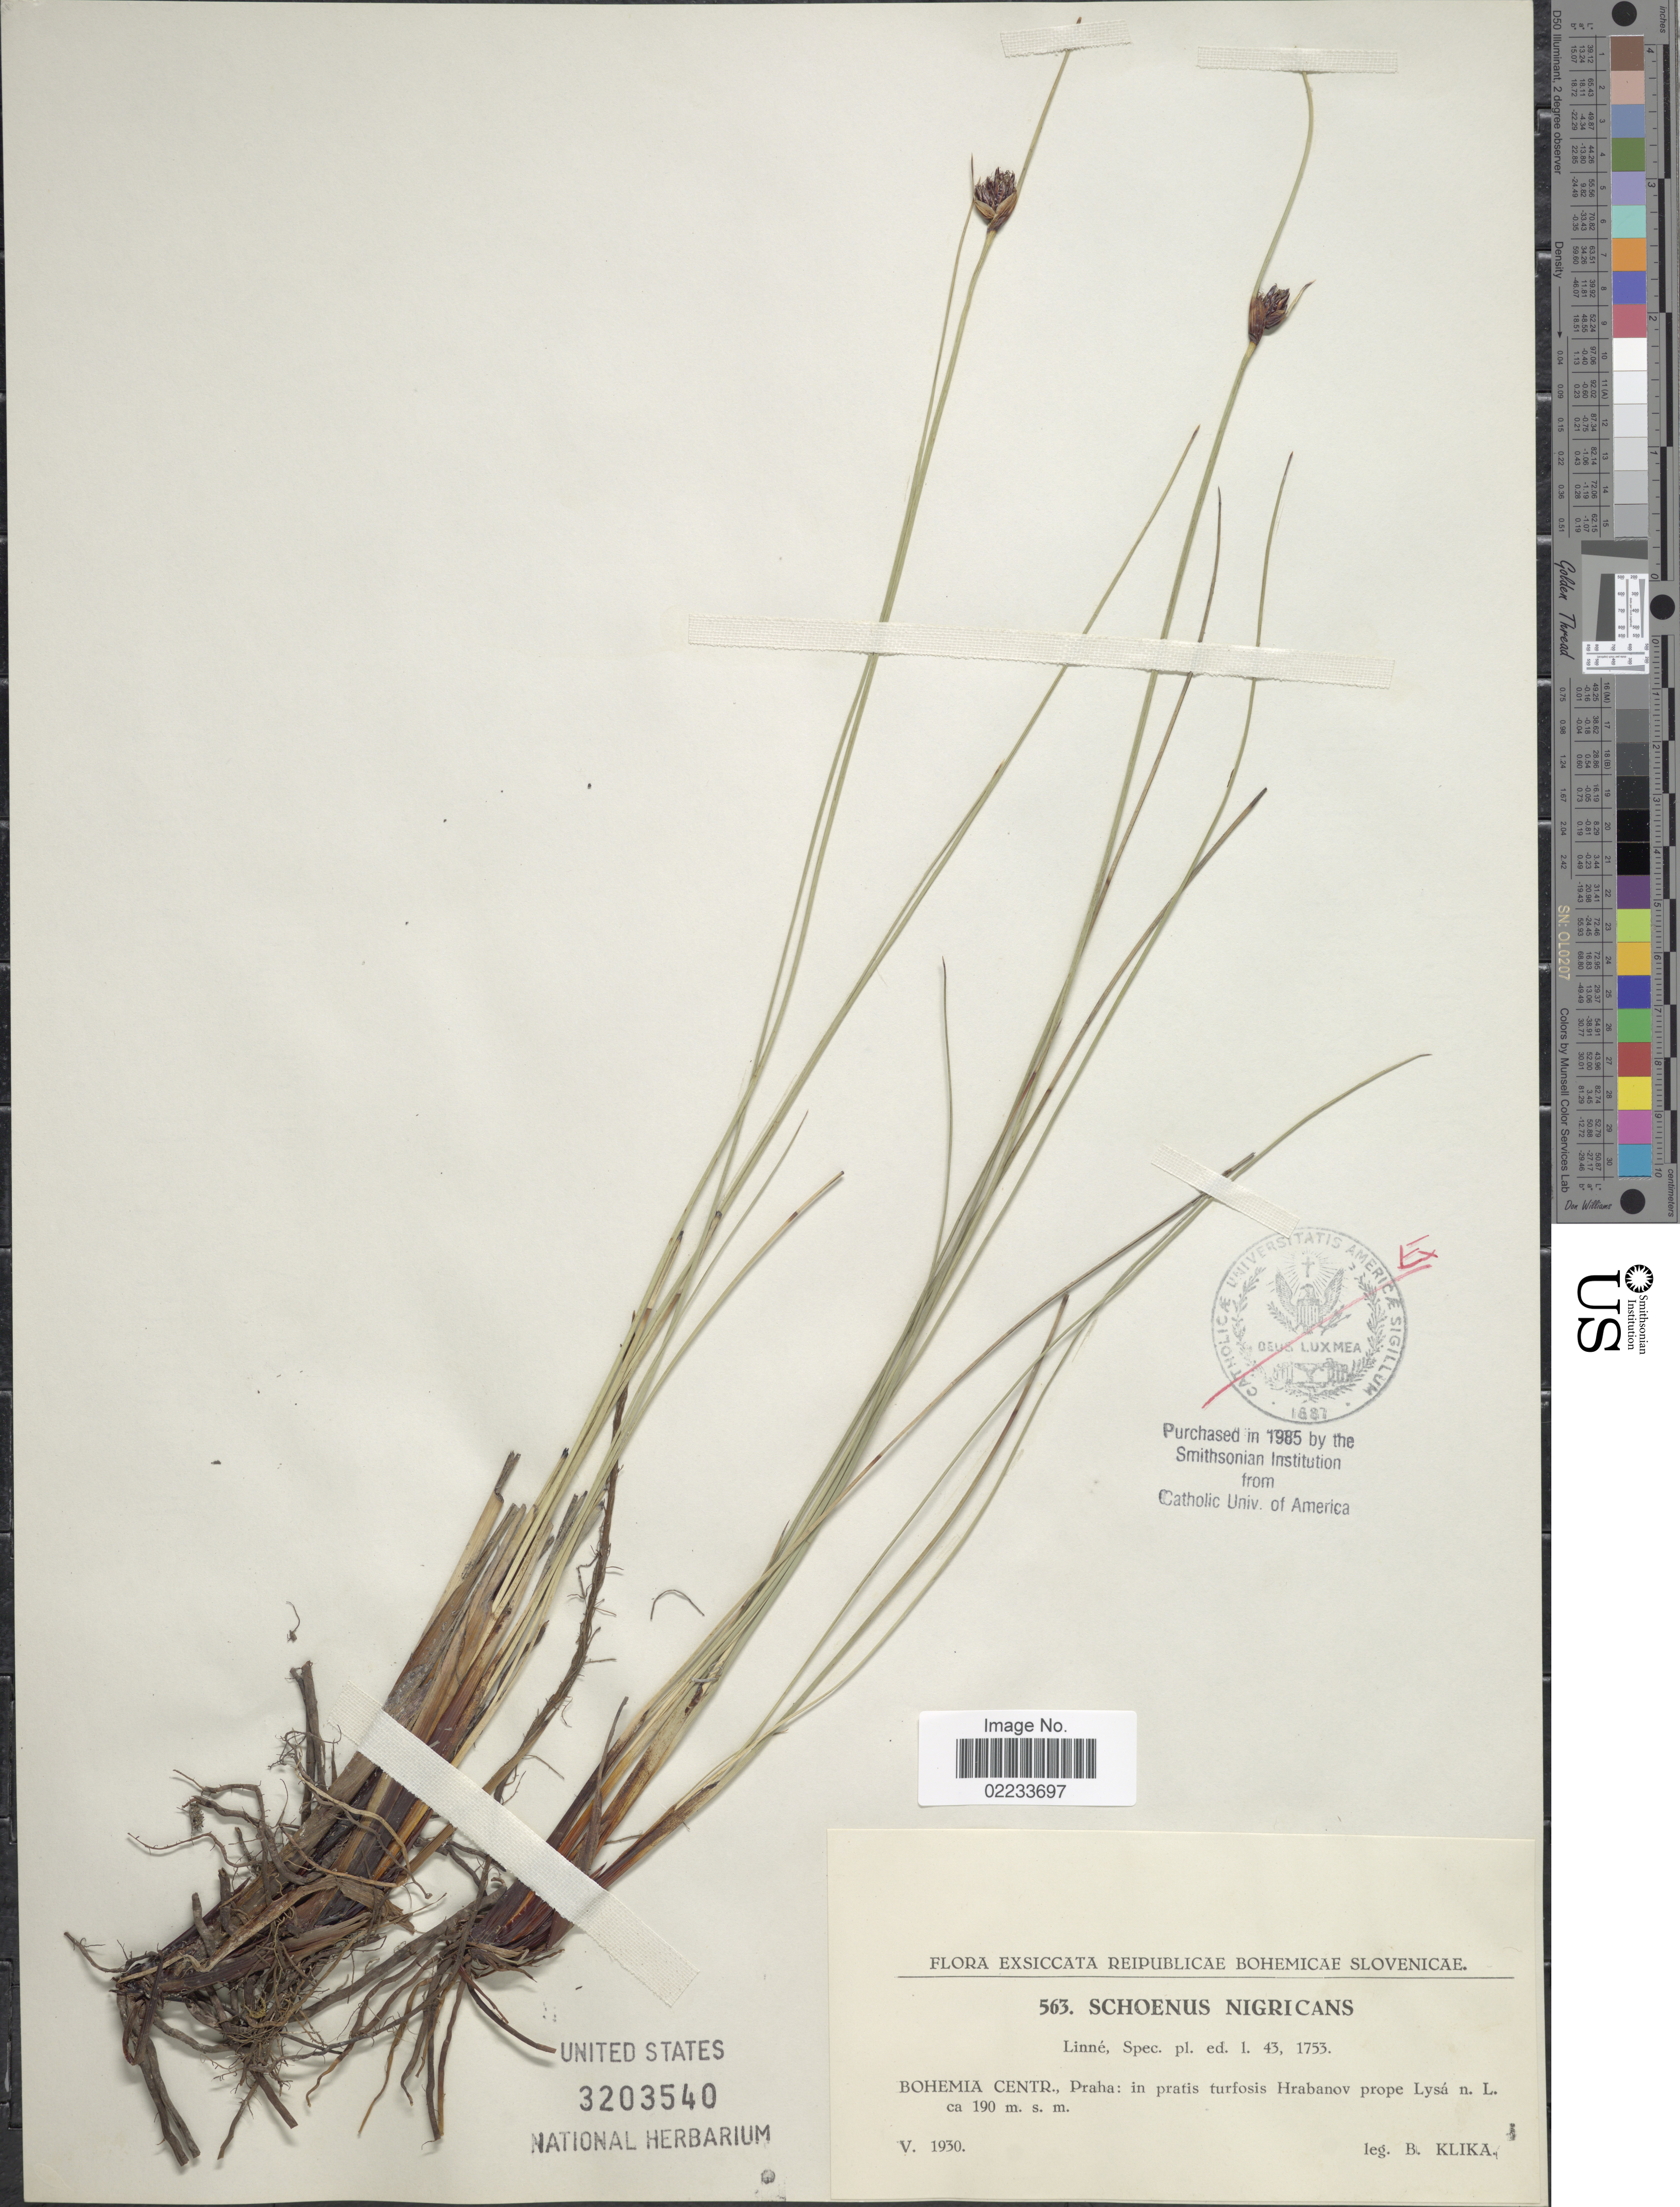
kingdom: Plantae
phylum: Tracheophyta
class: Liliopsida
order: Poales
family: Cyperaceae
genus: Schoenus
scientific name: Schoenus nigricans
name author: L.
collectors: B. Klika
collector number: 563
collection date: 1930-05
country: Czechia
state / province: Central Bohemian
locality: Bohemia Centr., Praha: in pratis turfosis Hrabanov prope Lysá n. L.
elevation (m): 190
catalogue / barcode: US 3203540